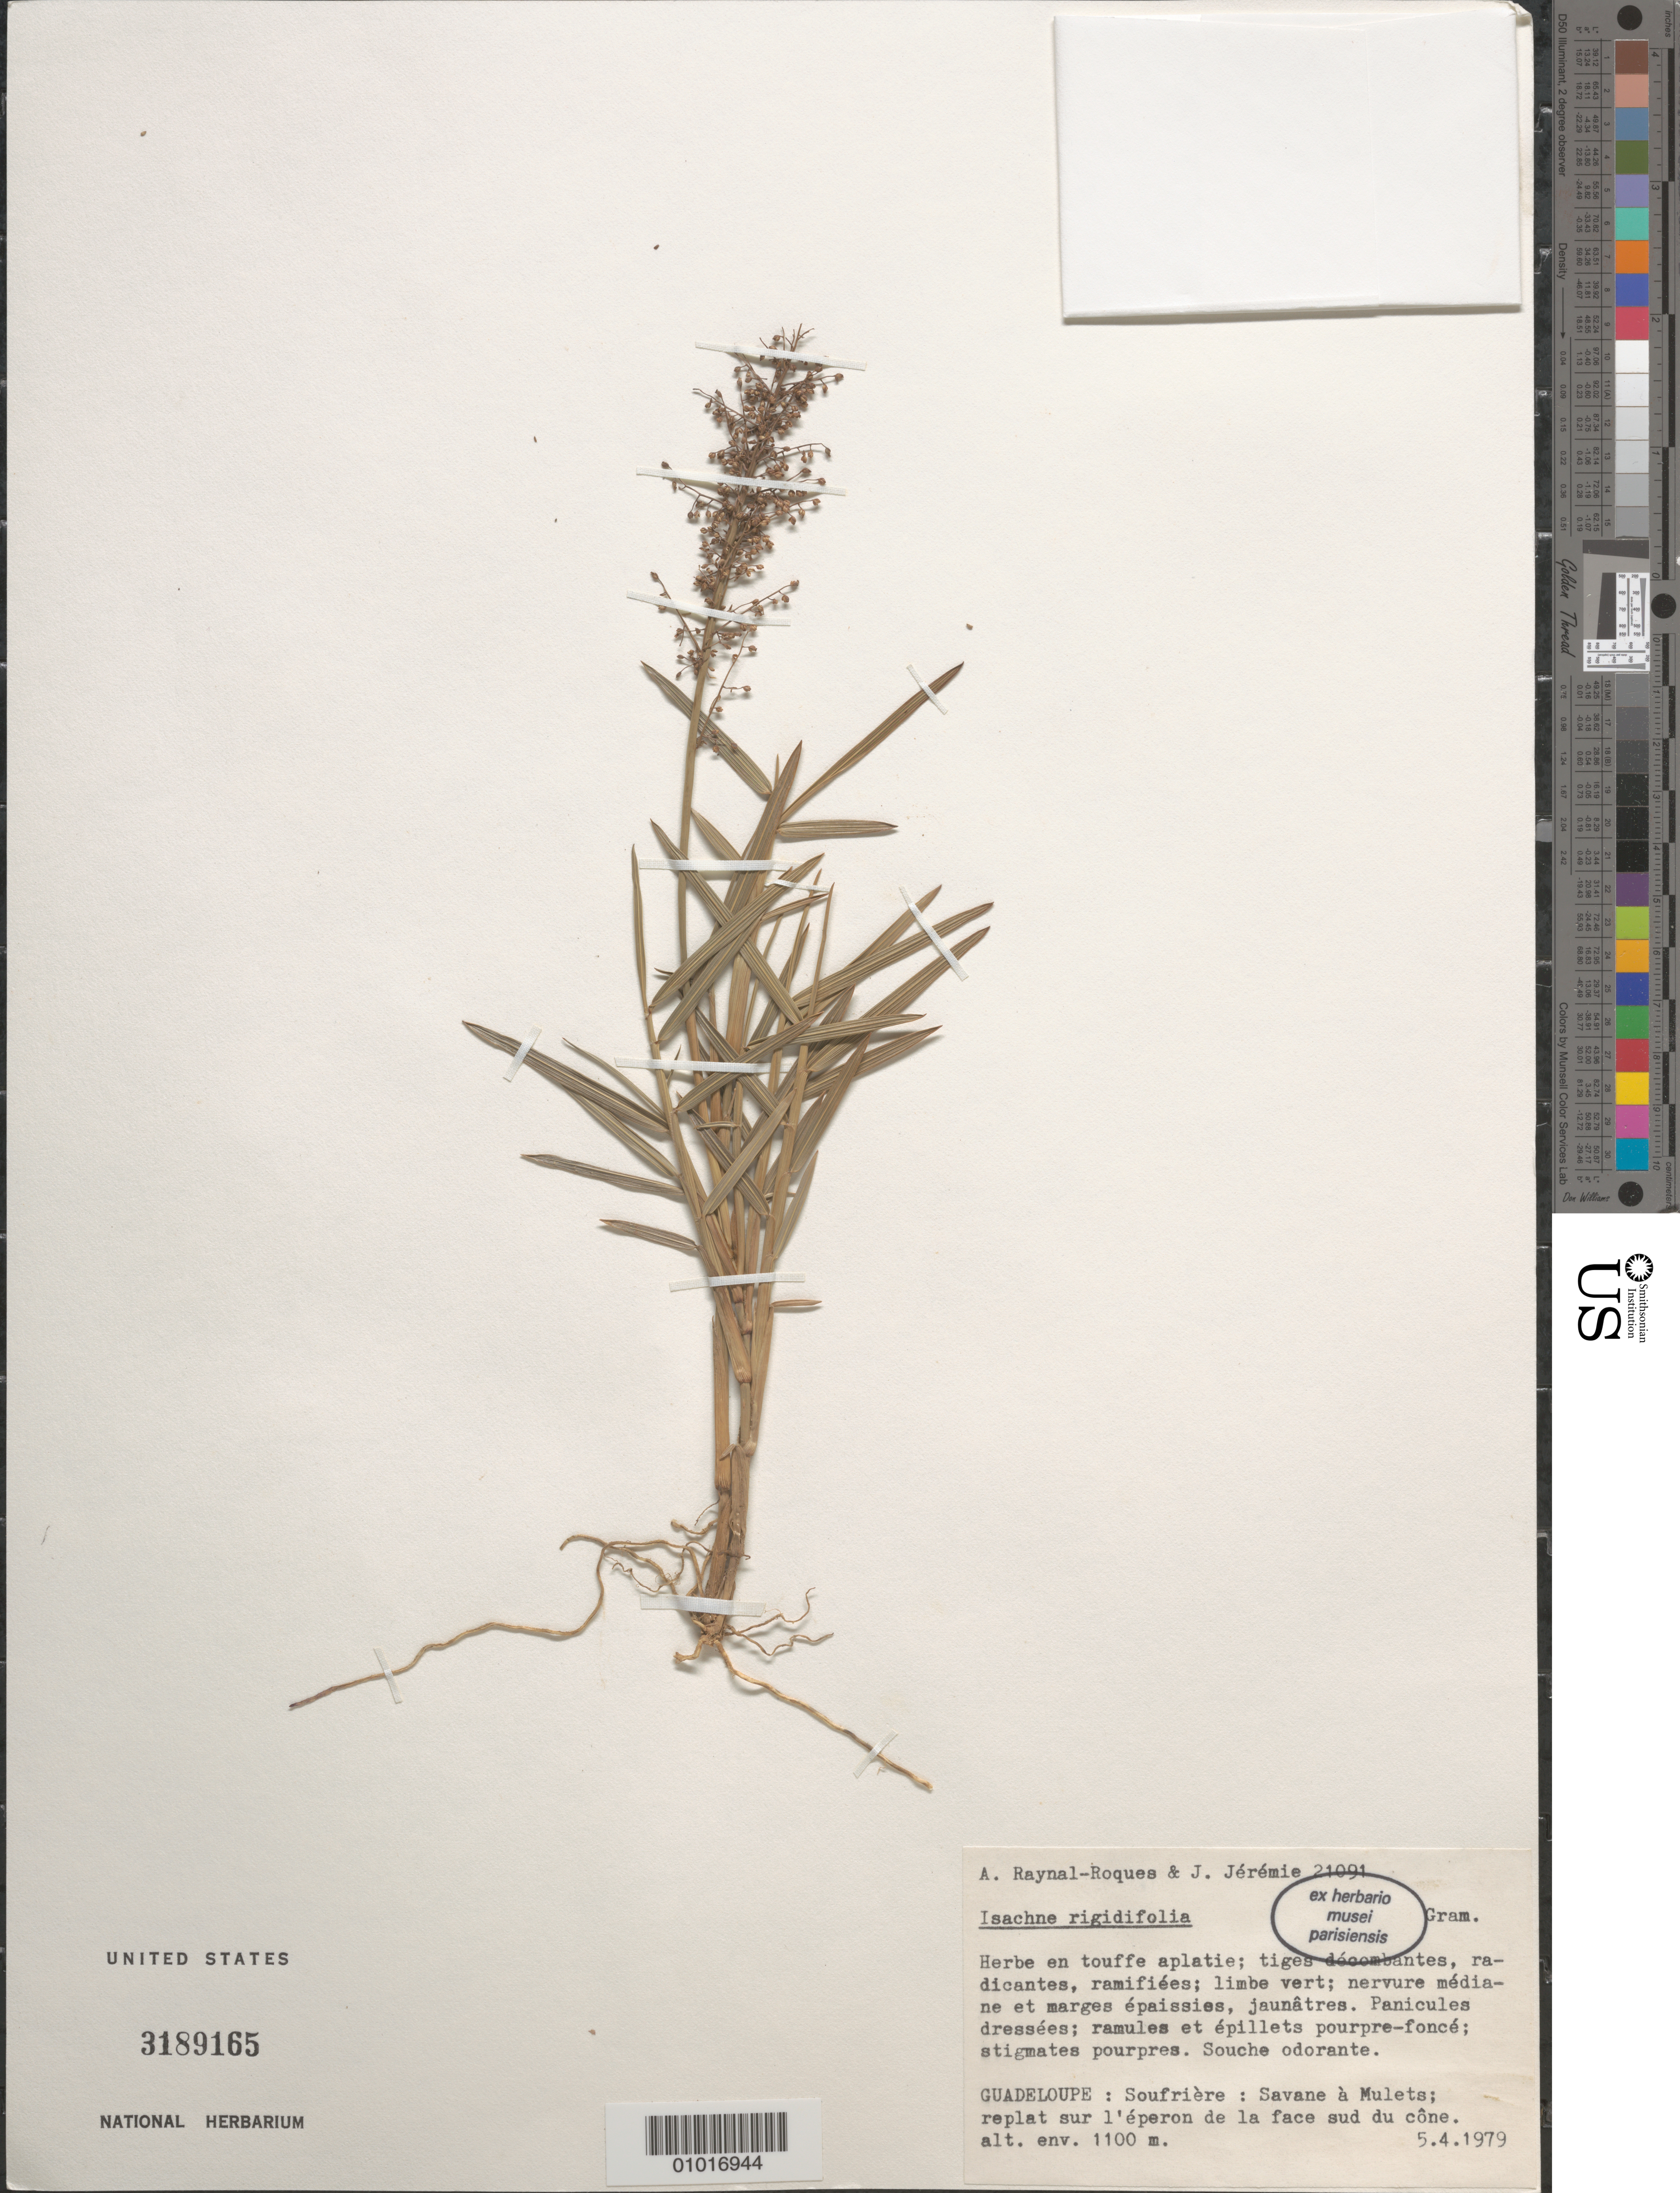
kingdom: Plantae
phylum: Tracheophyta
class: Liliopsida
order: Poales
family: Poaceae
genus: Isachne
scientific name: Isachne rigidifolia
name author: (Poir.) Urb.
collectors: A. M. Raynal & J. Jérémie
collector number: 21091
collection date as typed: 05 Apr 1979 or 04 May 1979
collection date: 1979-04-05 or 1979-05-04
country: Guadeloupe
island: Basse Terre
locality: Soufriere: savane a Mulets; replat sur l'eperon de la face sud du cone.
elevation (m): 1100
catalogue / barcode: US 3189165